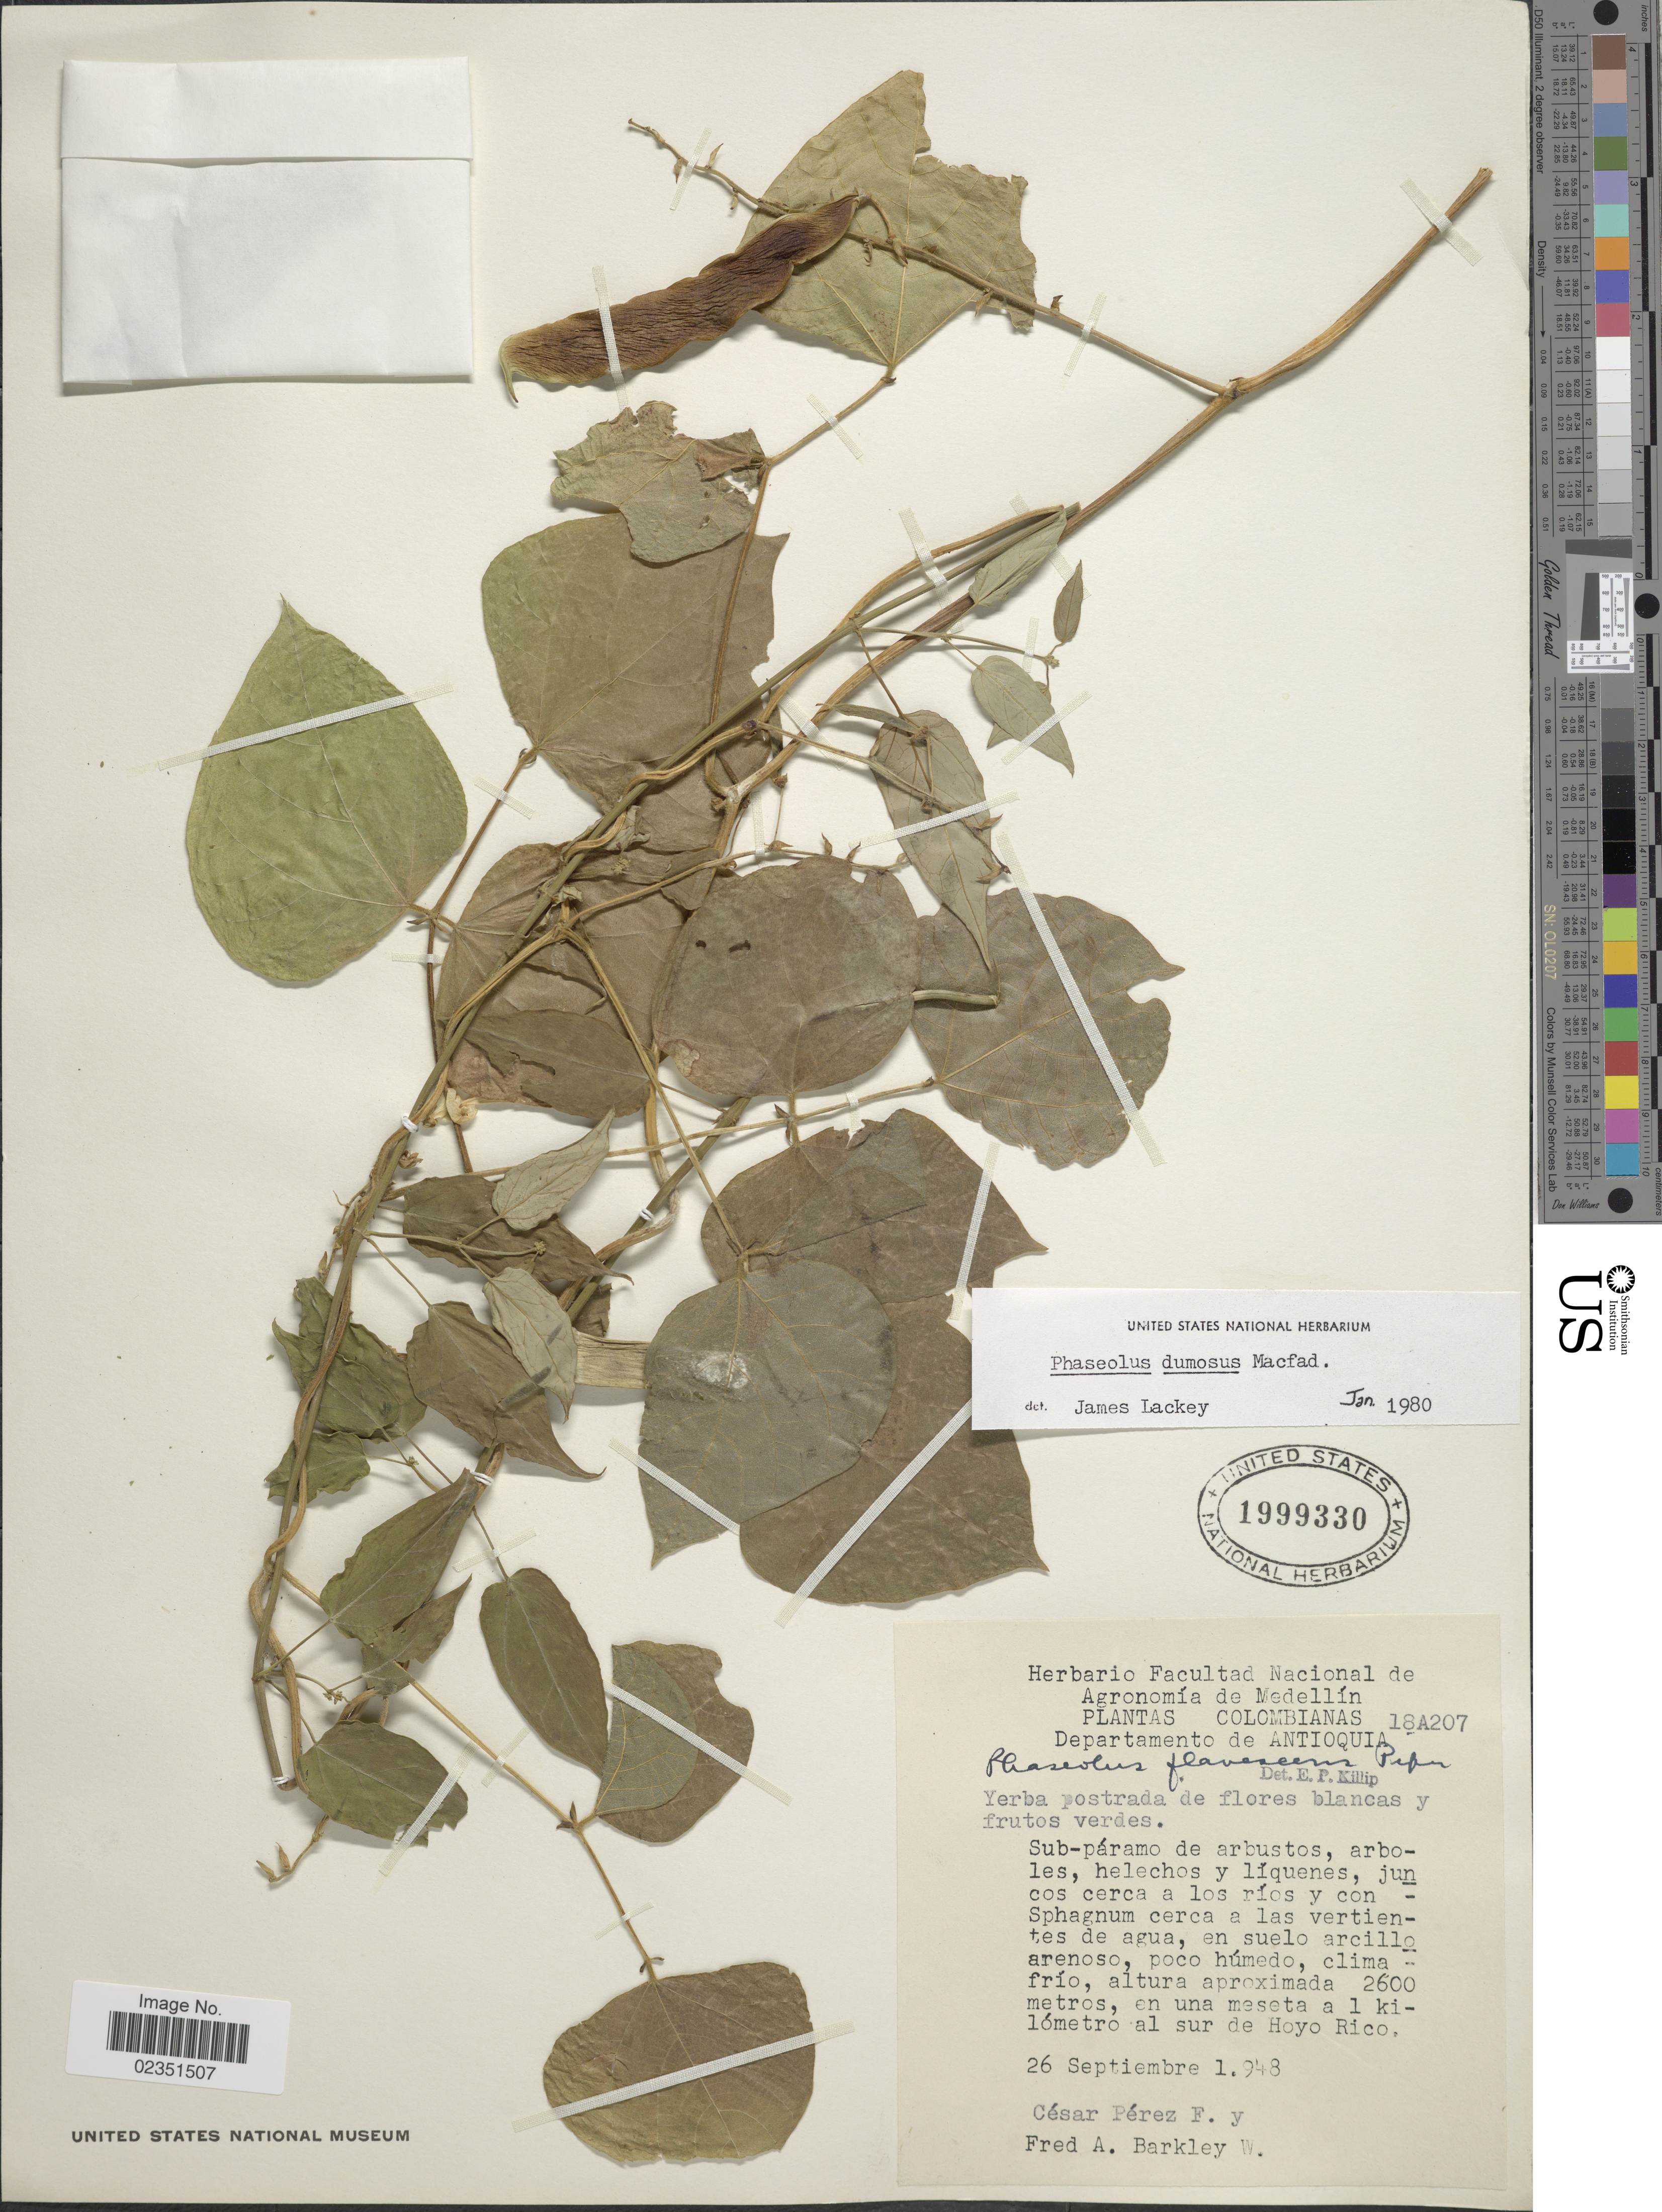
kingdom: Plantae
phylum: Tracheophyta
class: Magnoliopsida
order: Fabales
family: Fabaceae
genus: Phaseolus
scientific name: Phaseolus dumosus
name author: Macfad.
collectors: C. Perez F. & F. A. Barkley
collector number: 18A207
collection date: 1948-09-26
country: Colombia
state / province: Antioquia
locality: En una meseta a 1 kilometro al sur de Hoyo Rico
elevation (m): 2600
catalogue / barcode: US 1999330